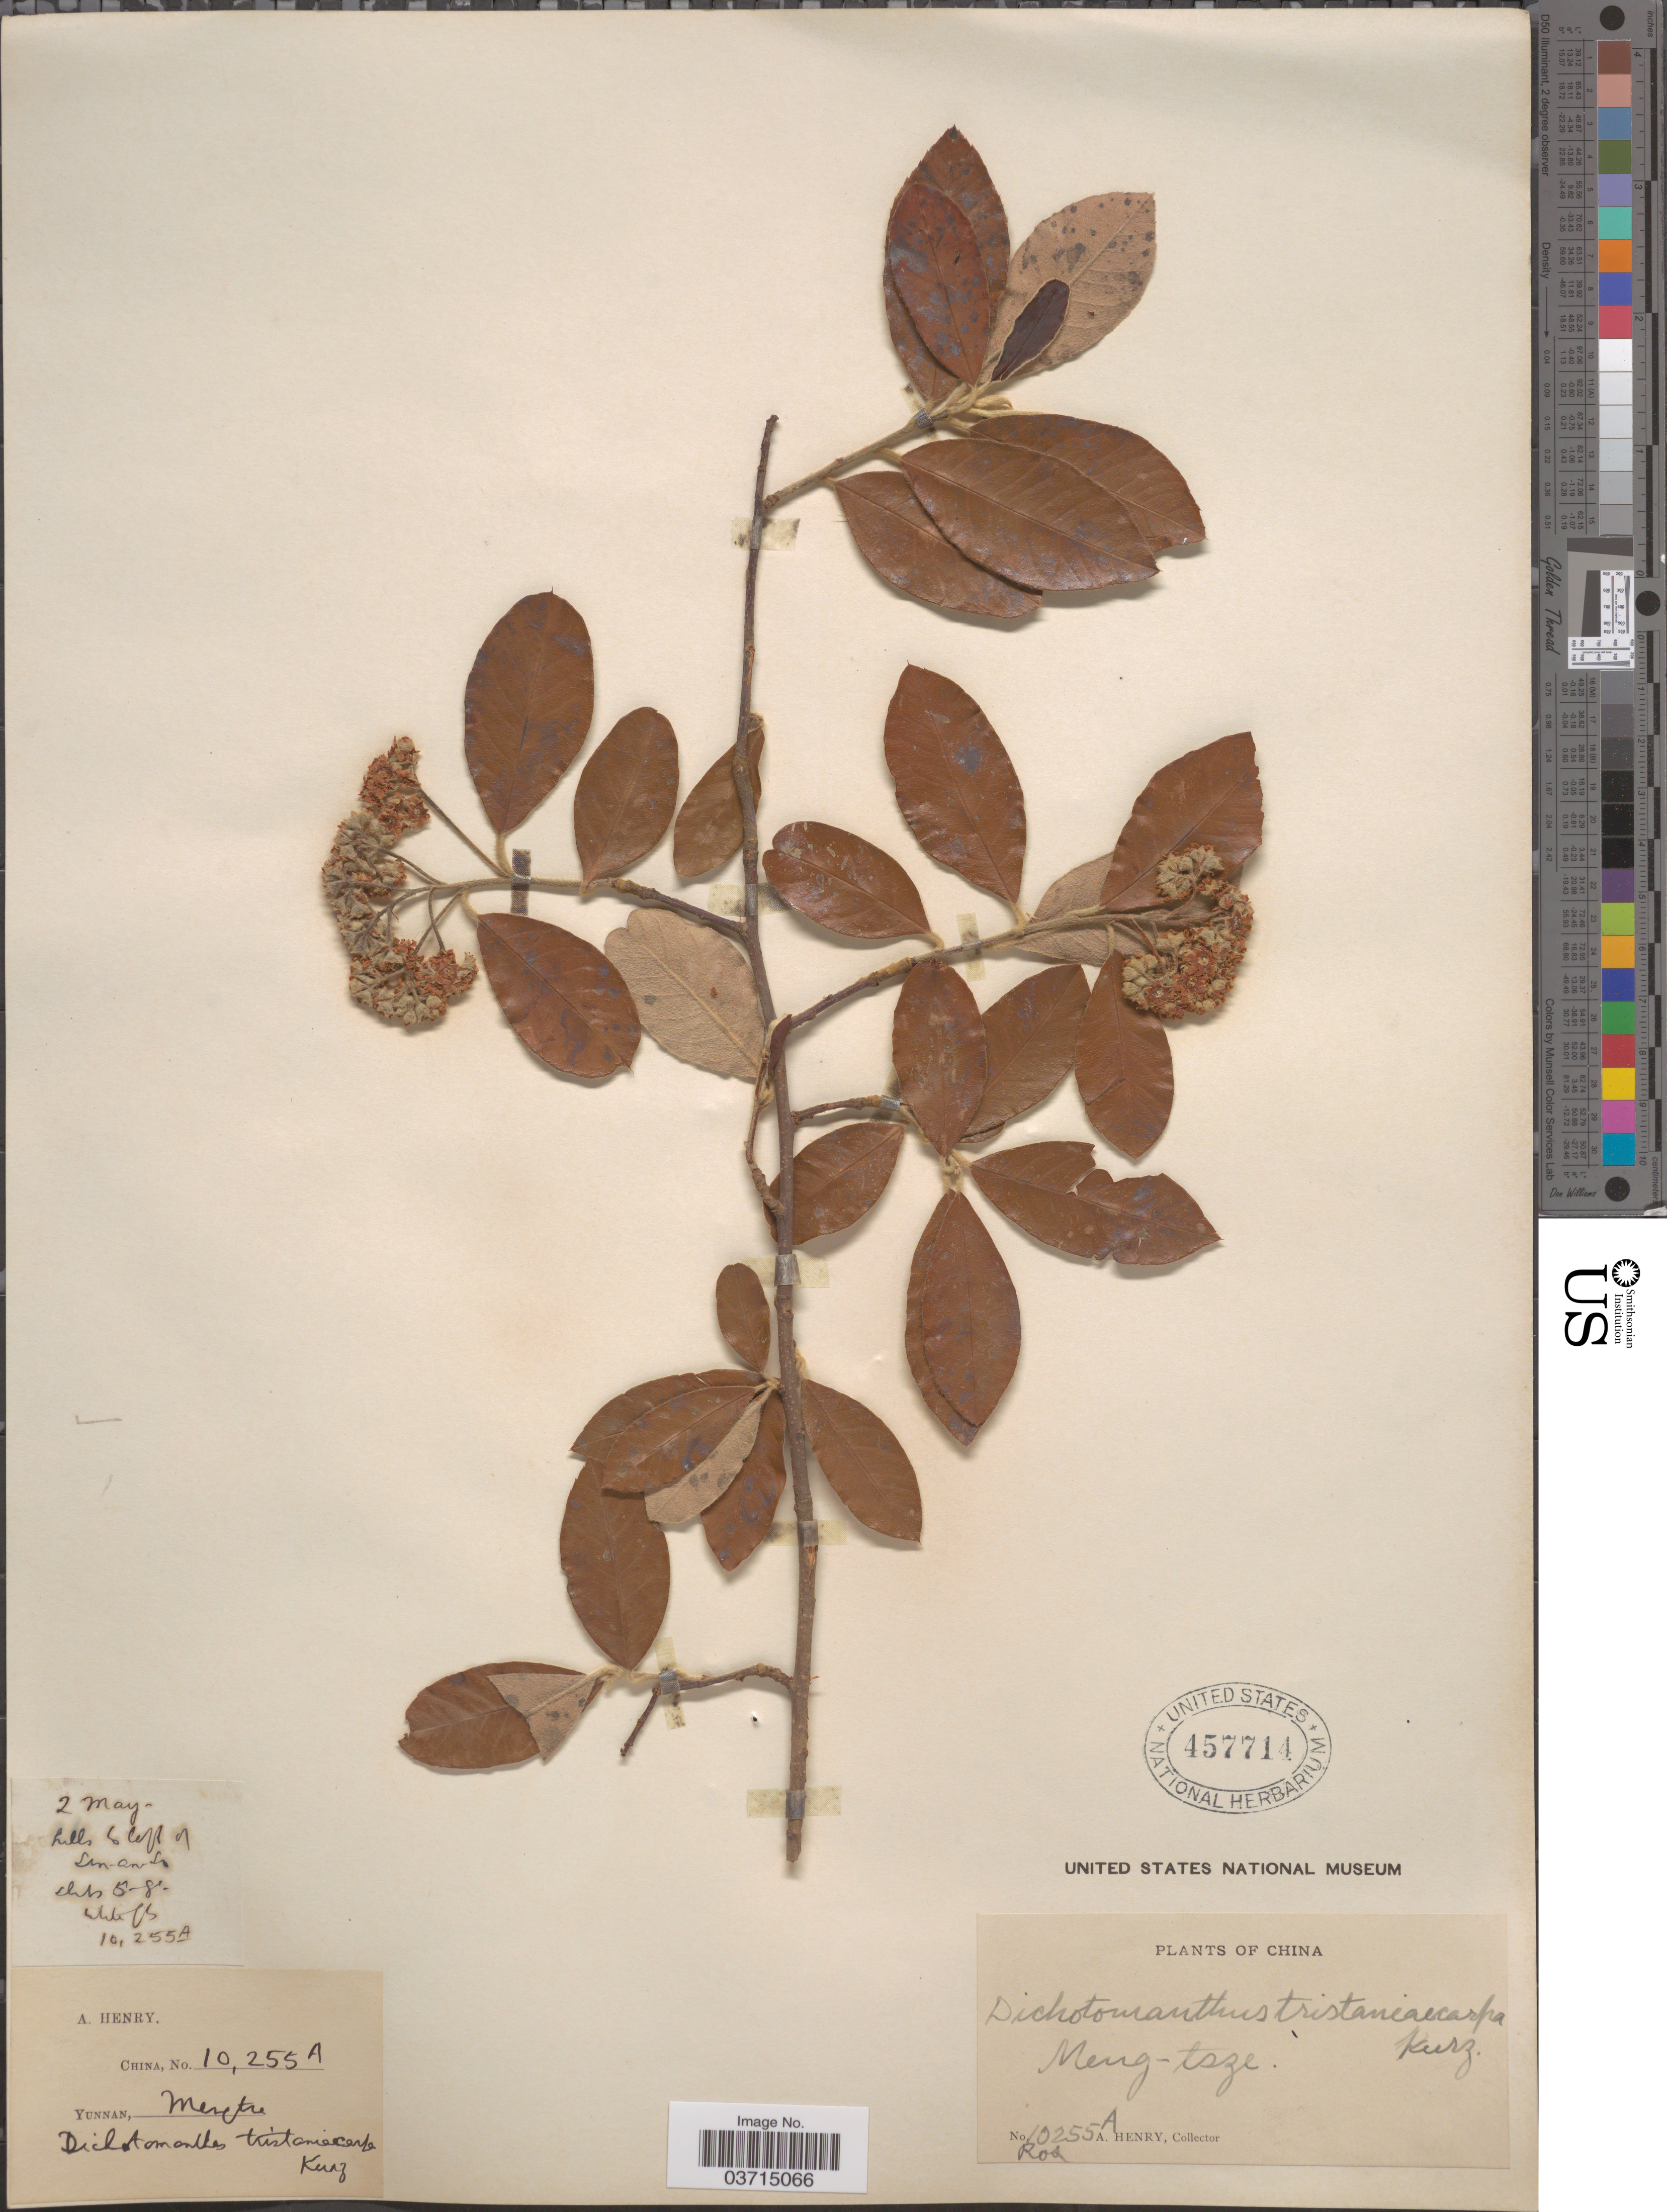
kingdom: Plantae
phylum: Tracheophyta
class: Magnoliopsida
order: Rosales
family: Rosaceae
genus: Dichotomanthes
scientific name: Dichotomanthes sp.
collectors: A. Henry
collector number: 10255 A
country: China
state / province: Yunnan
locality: Meng-tsze.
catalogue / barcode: US 457714